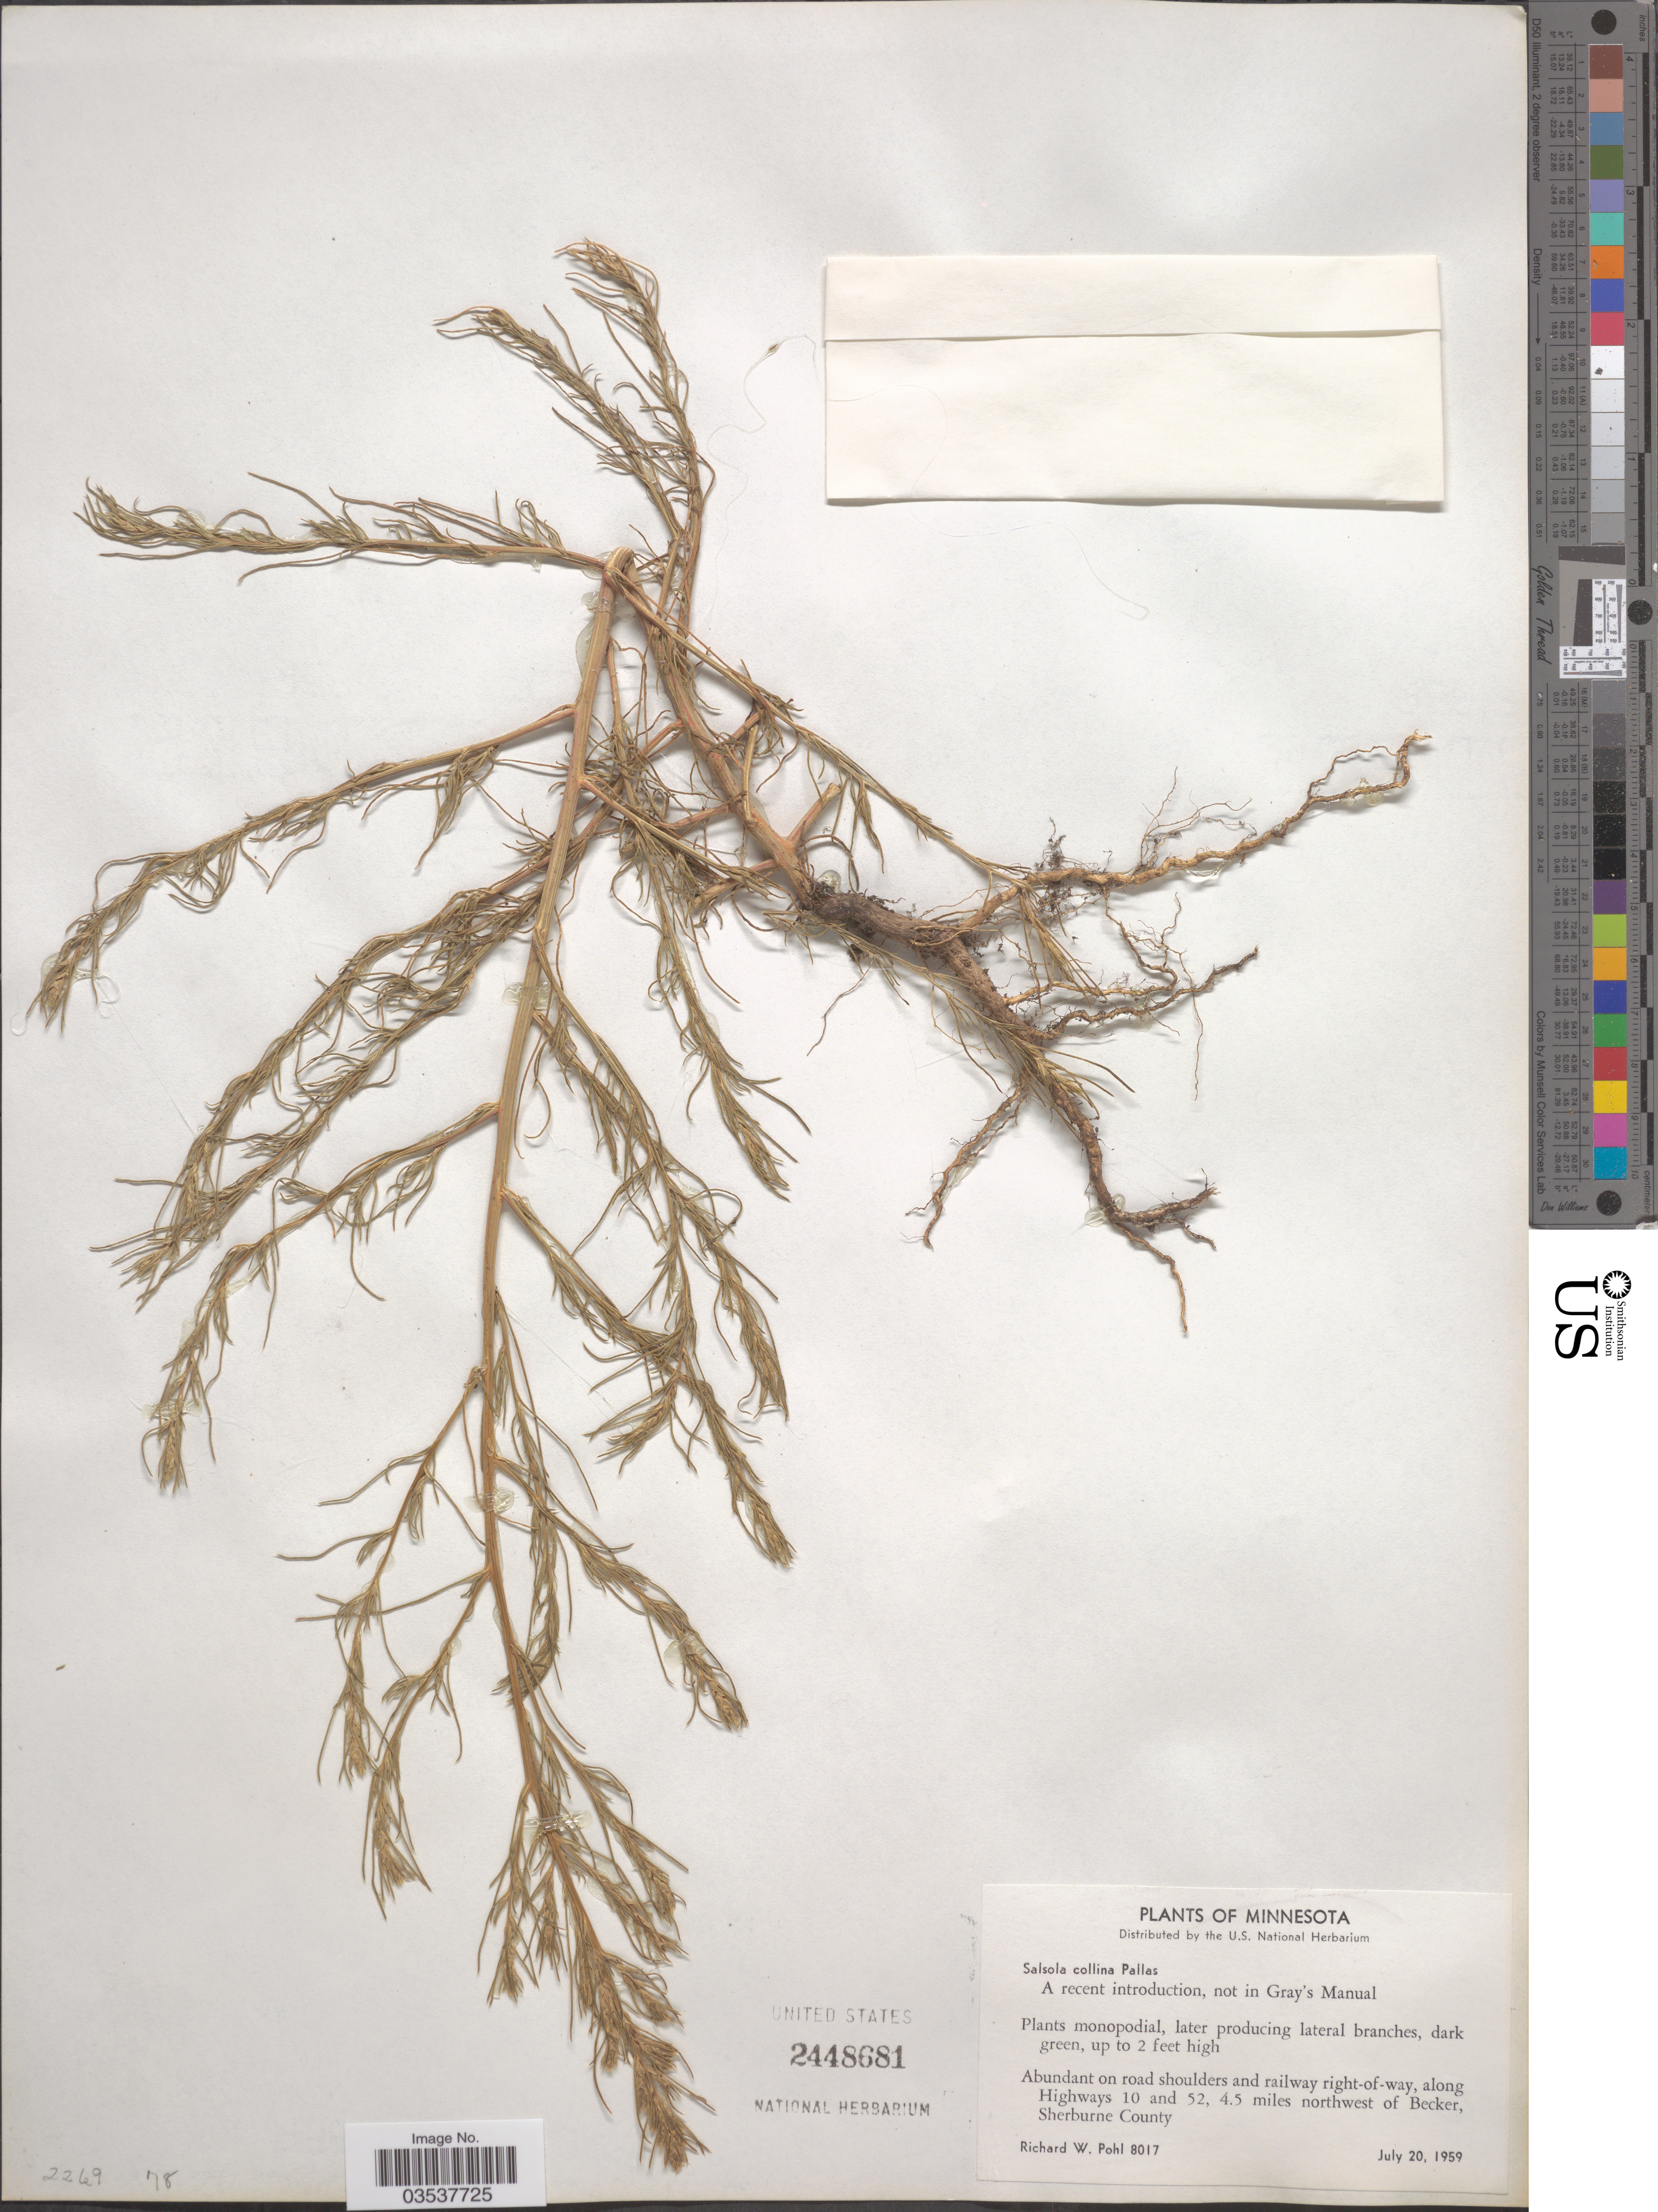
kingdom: Plantae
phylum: Tracheophyta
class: Magnoliopsida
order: Caryophyllales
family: Amaranthaceae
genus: Salsola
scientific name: Salsola collina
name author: Pall.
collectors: R. W. Pohl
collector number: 8017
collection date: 1959-07-20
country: United States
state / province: Minnesota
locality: Abundant on road shoulders and railway right-of-way, along Highways 10 and 52, 4.5 miles northwest of Becker, Sherburne County.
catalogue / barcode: US 2448681